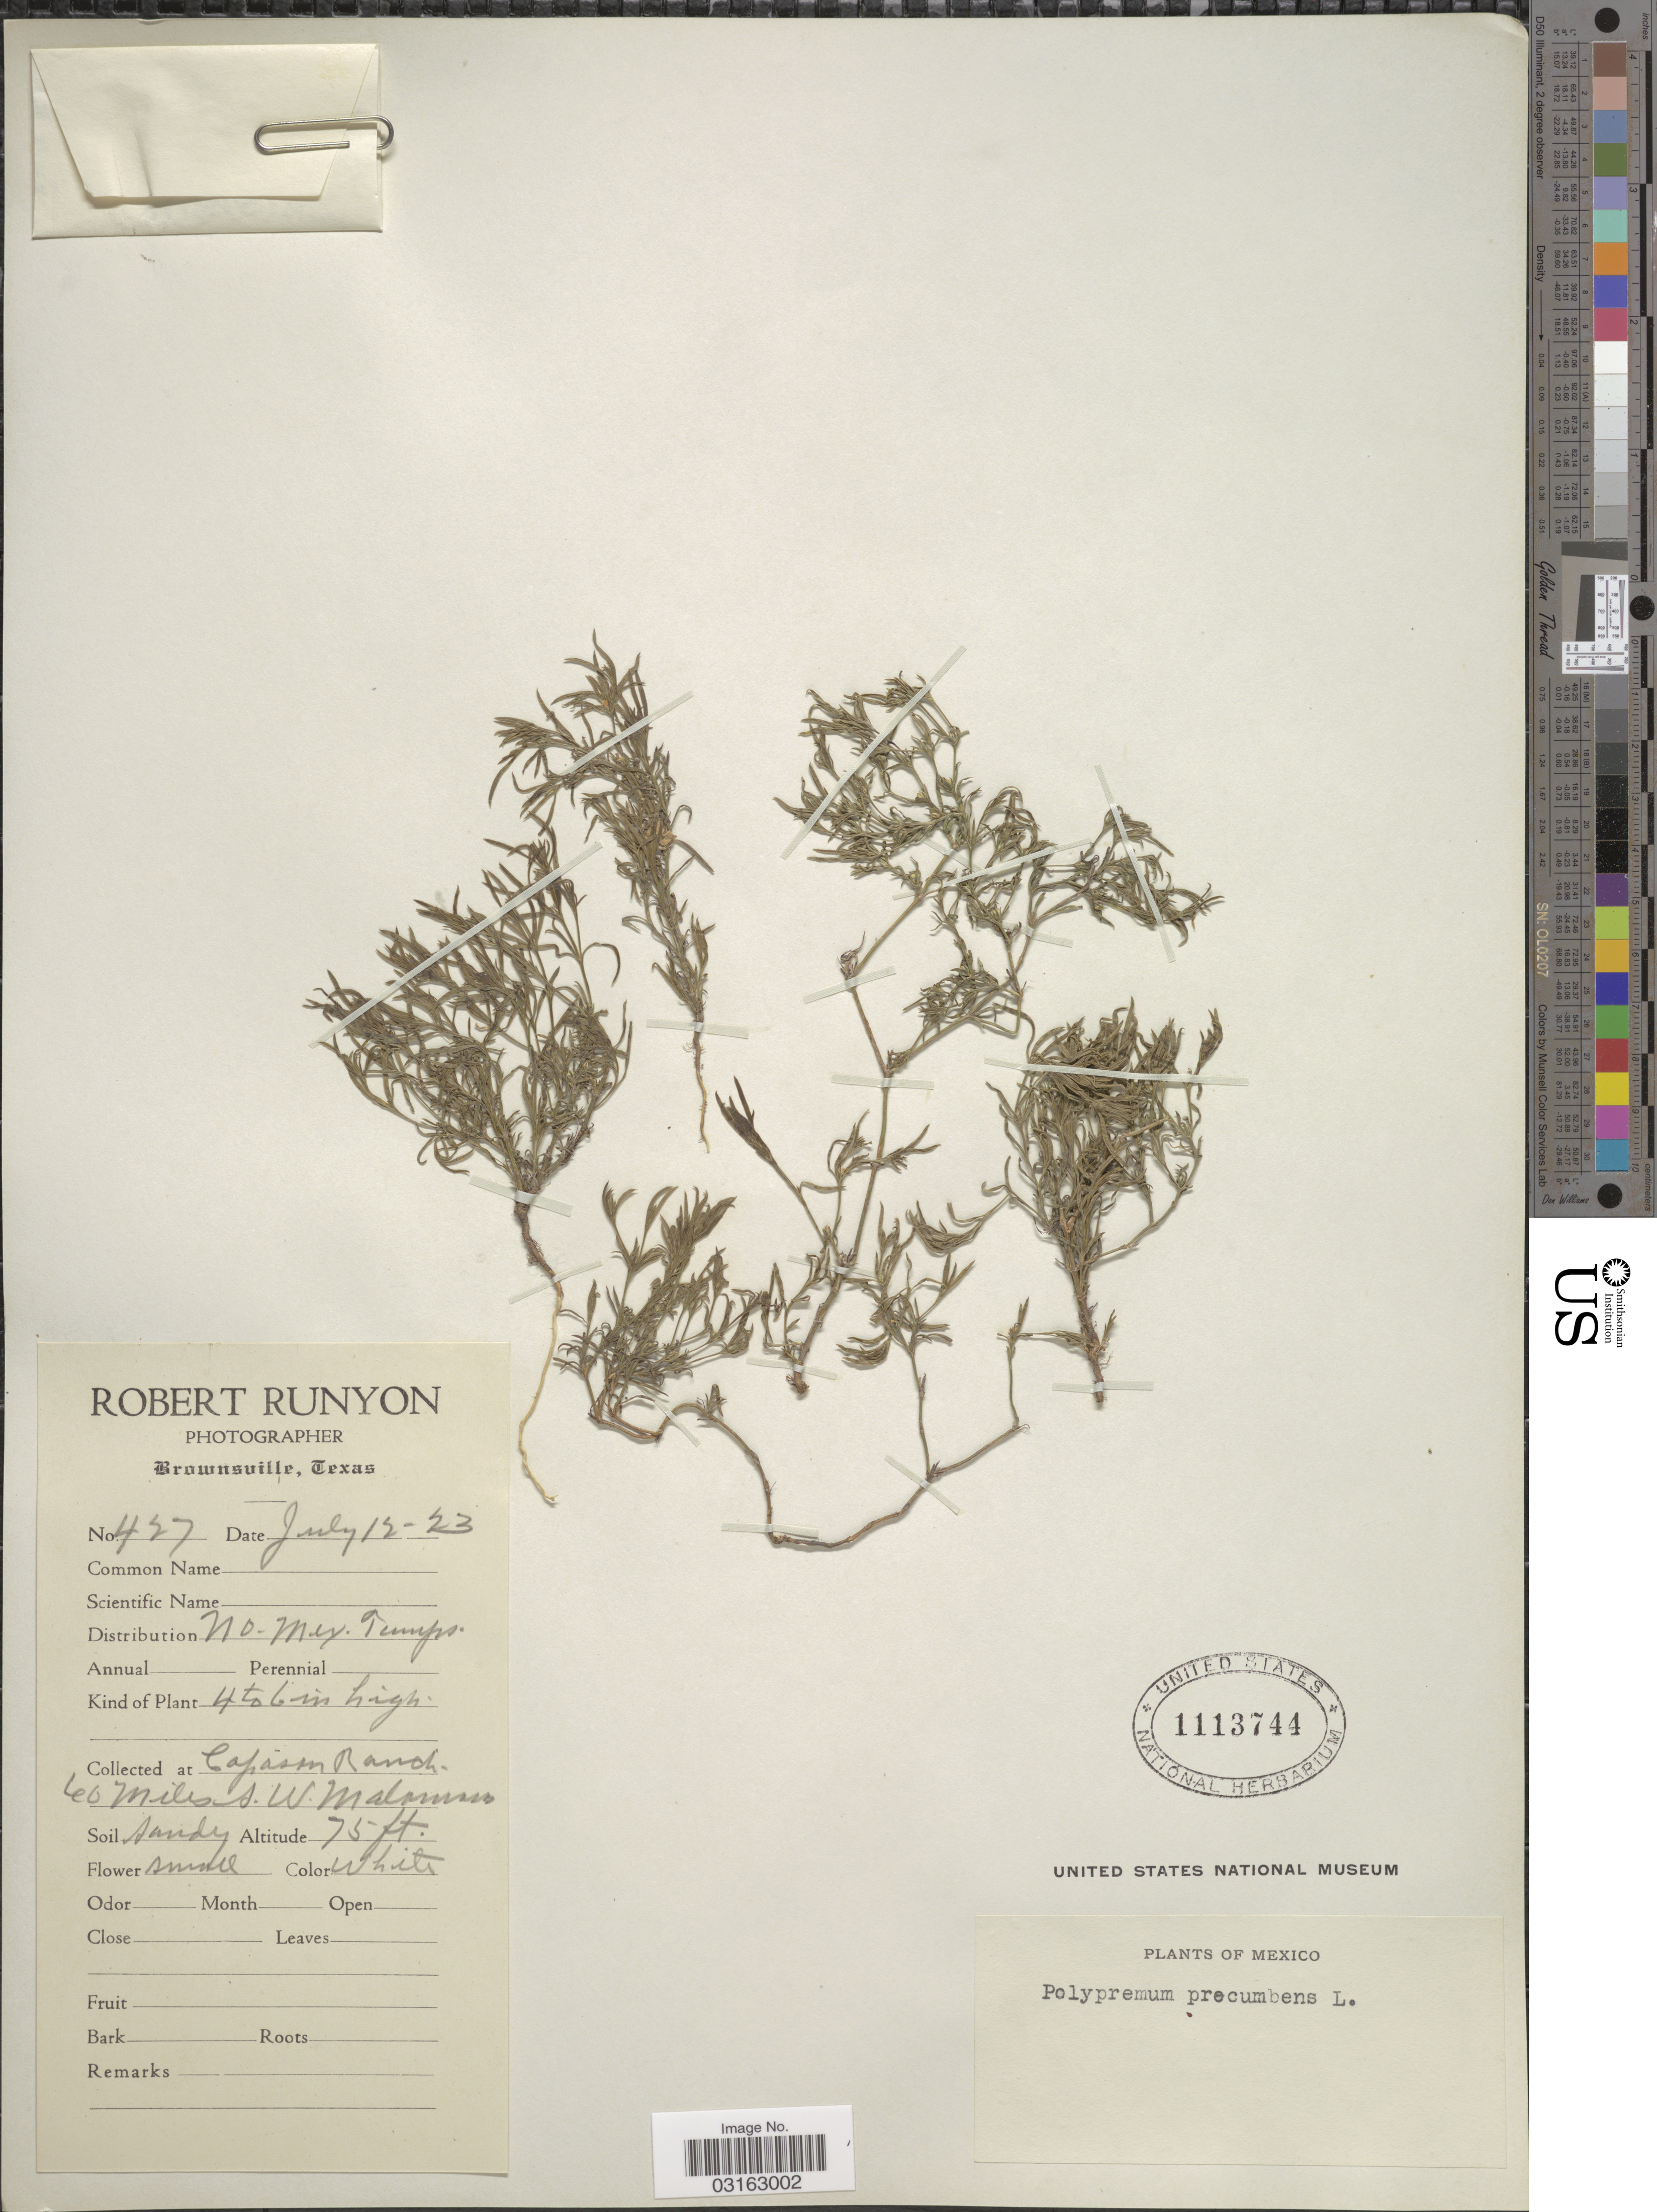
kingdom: Plantae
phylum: Tracheophyta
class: Magnoliopsida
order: Lamiales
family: Tetrachondraceae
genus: Polypremum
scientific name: Polypremum procumbens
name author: L.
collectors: R. Runyon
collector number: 427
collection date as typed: Transcribed d/m/y: 12/7/23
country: Mexico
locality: Capasin Ranch. 60 miles S.W. Malarimmo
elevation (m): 23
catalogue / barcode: US 1113744